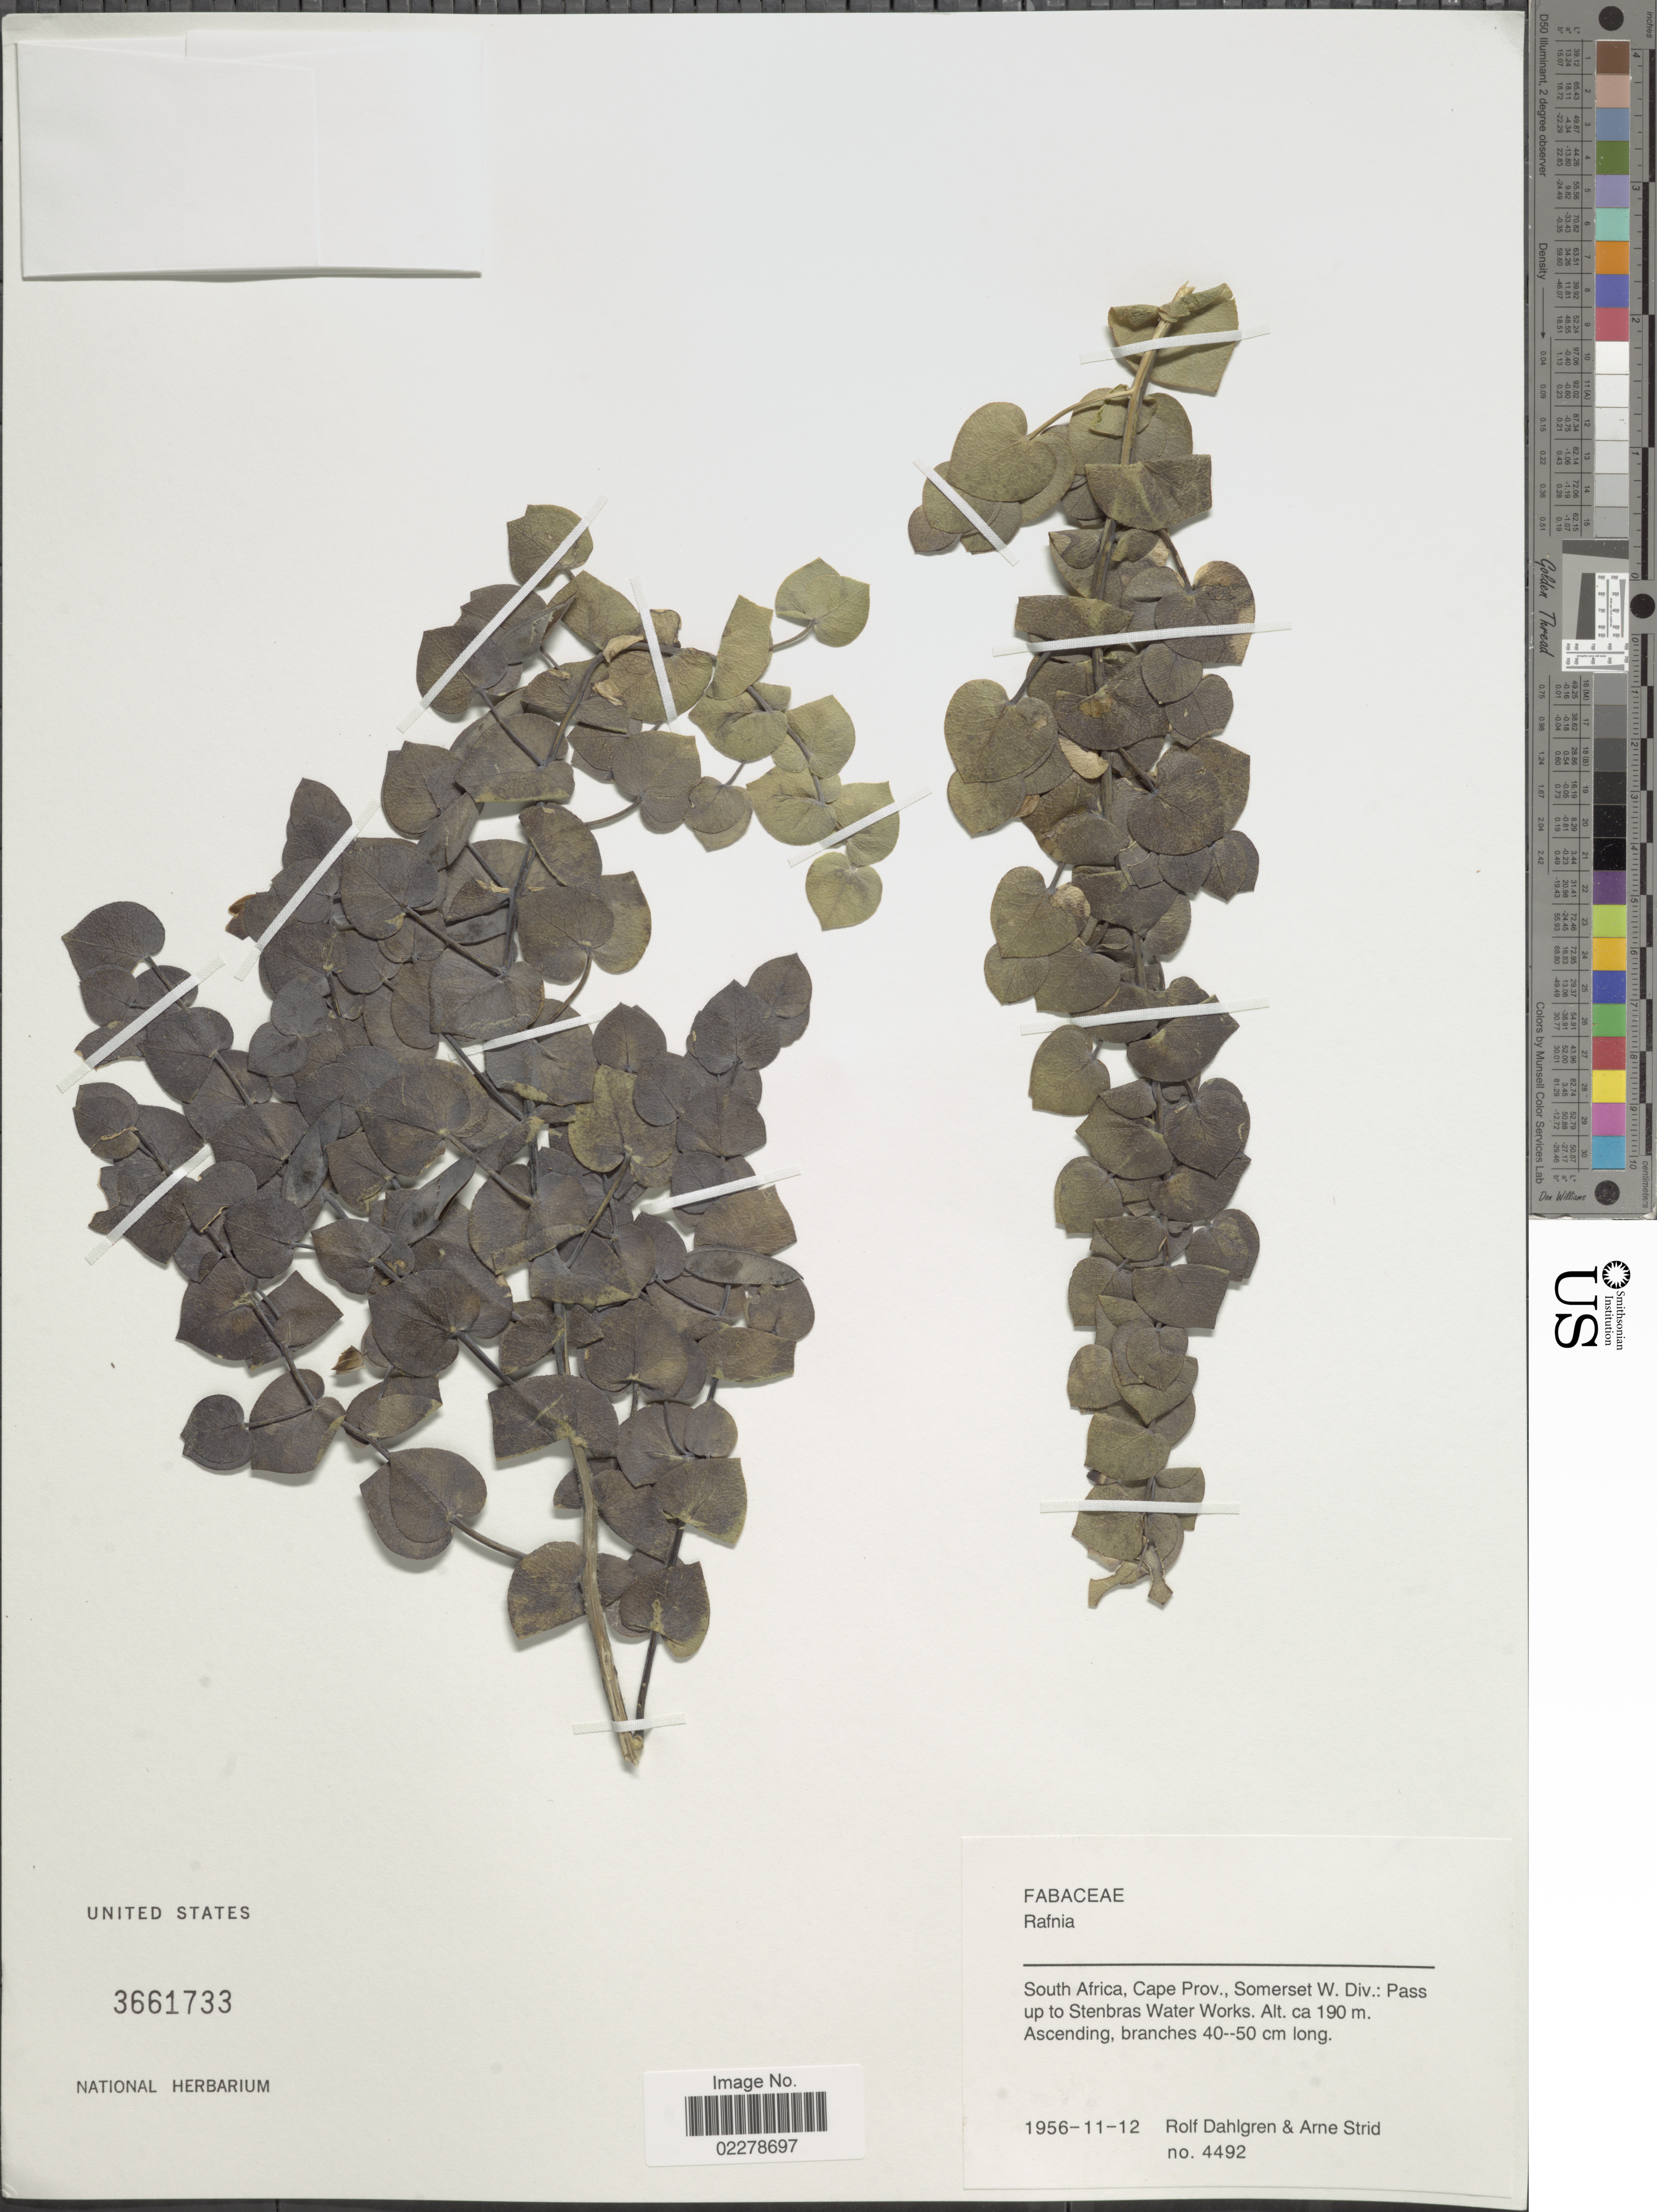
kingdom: Plantae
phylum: Tracheophyta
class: Magnoliopsida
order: Fabales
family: Fabaceae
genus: Rafnia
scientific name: Rafnia sp.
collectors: R. Dahlgren & A. Strid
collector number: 4492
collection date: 1956-11-12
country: South Africa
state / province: Western Cape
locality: Cape Prov. , Somerset W. Div.: Pass ip to stenbrad Water Woks.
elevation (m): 190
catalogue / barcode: US 3661733